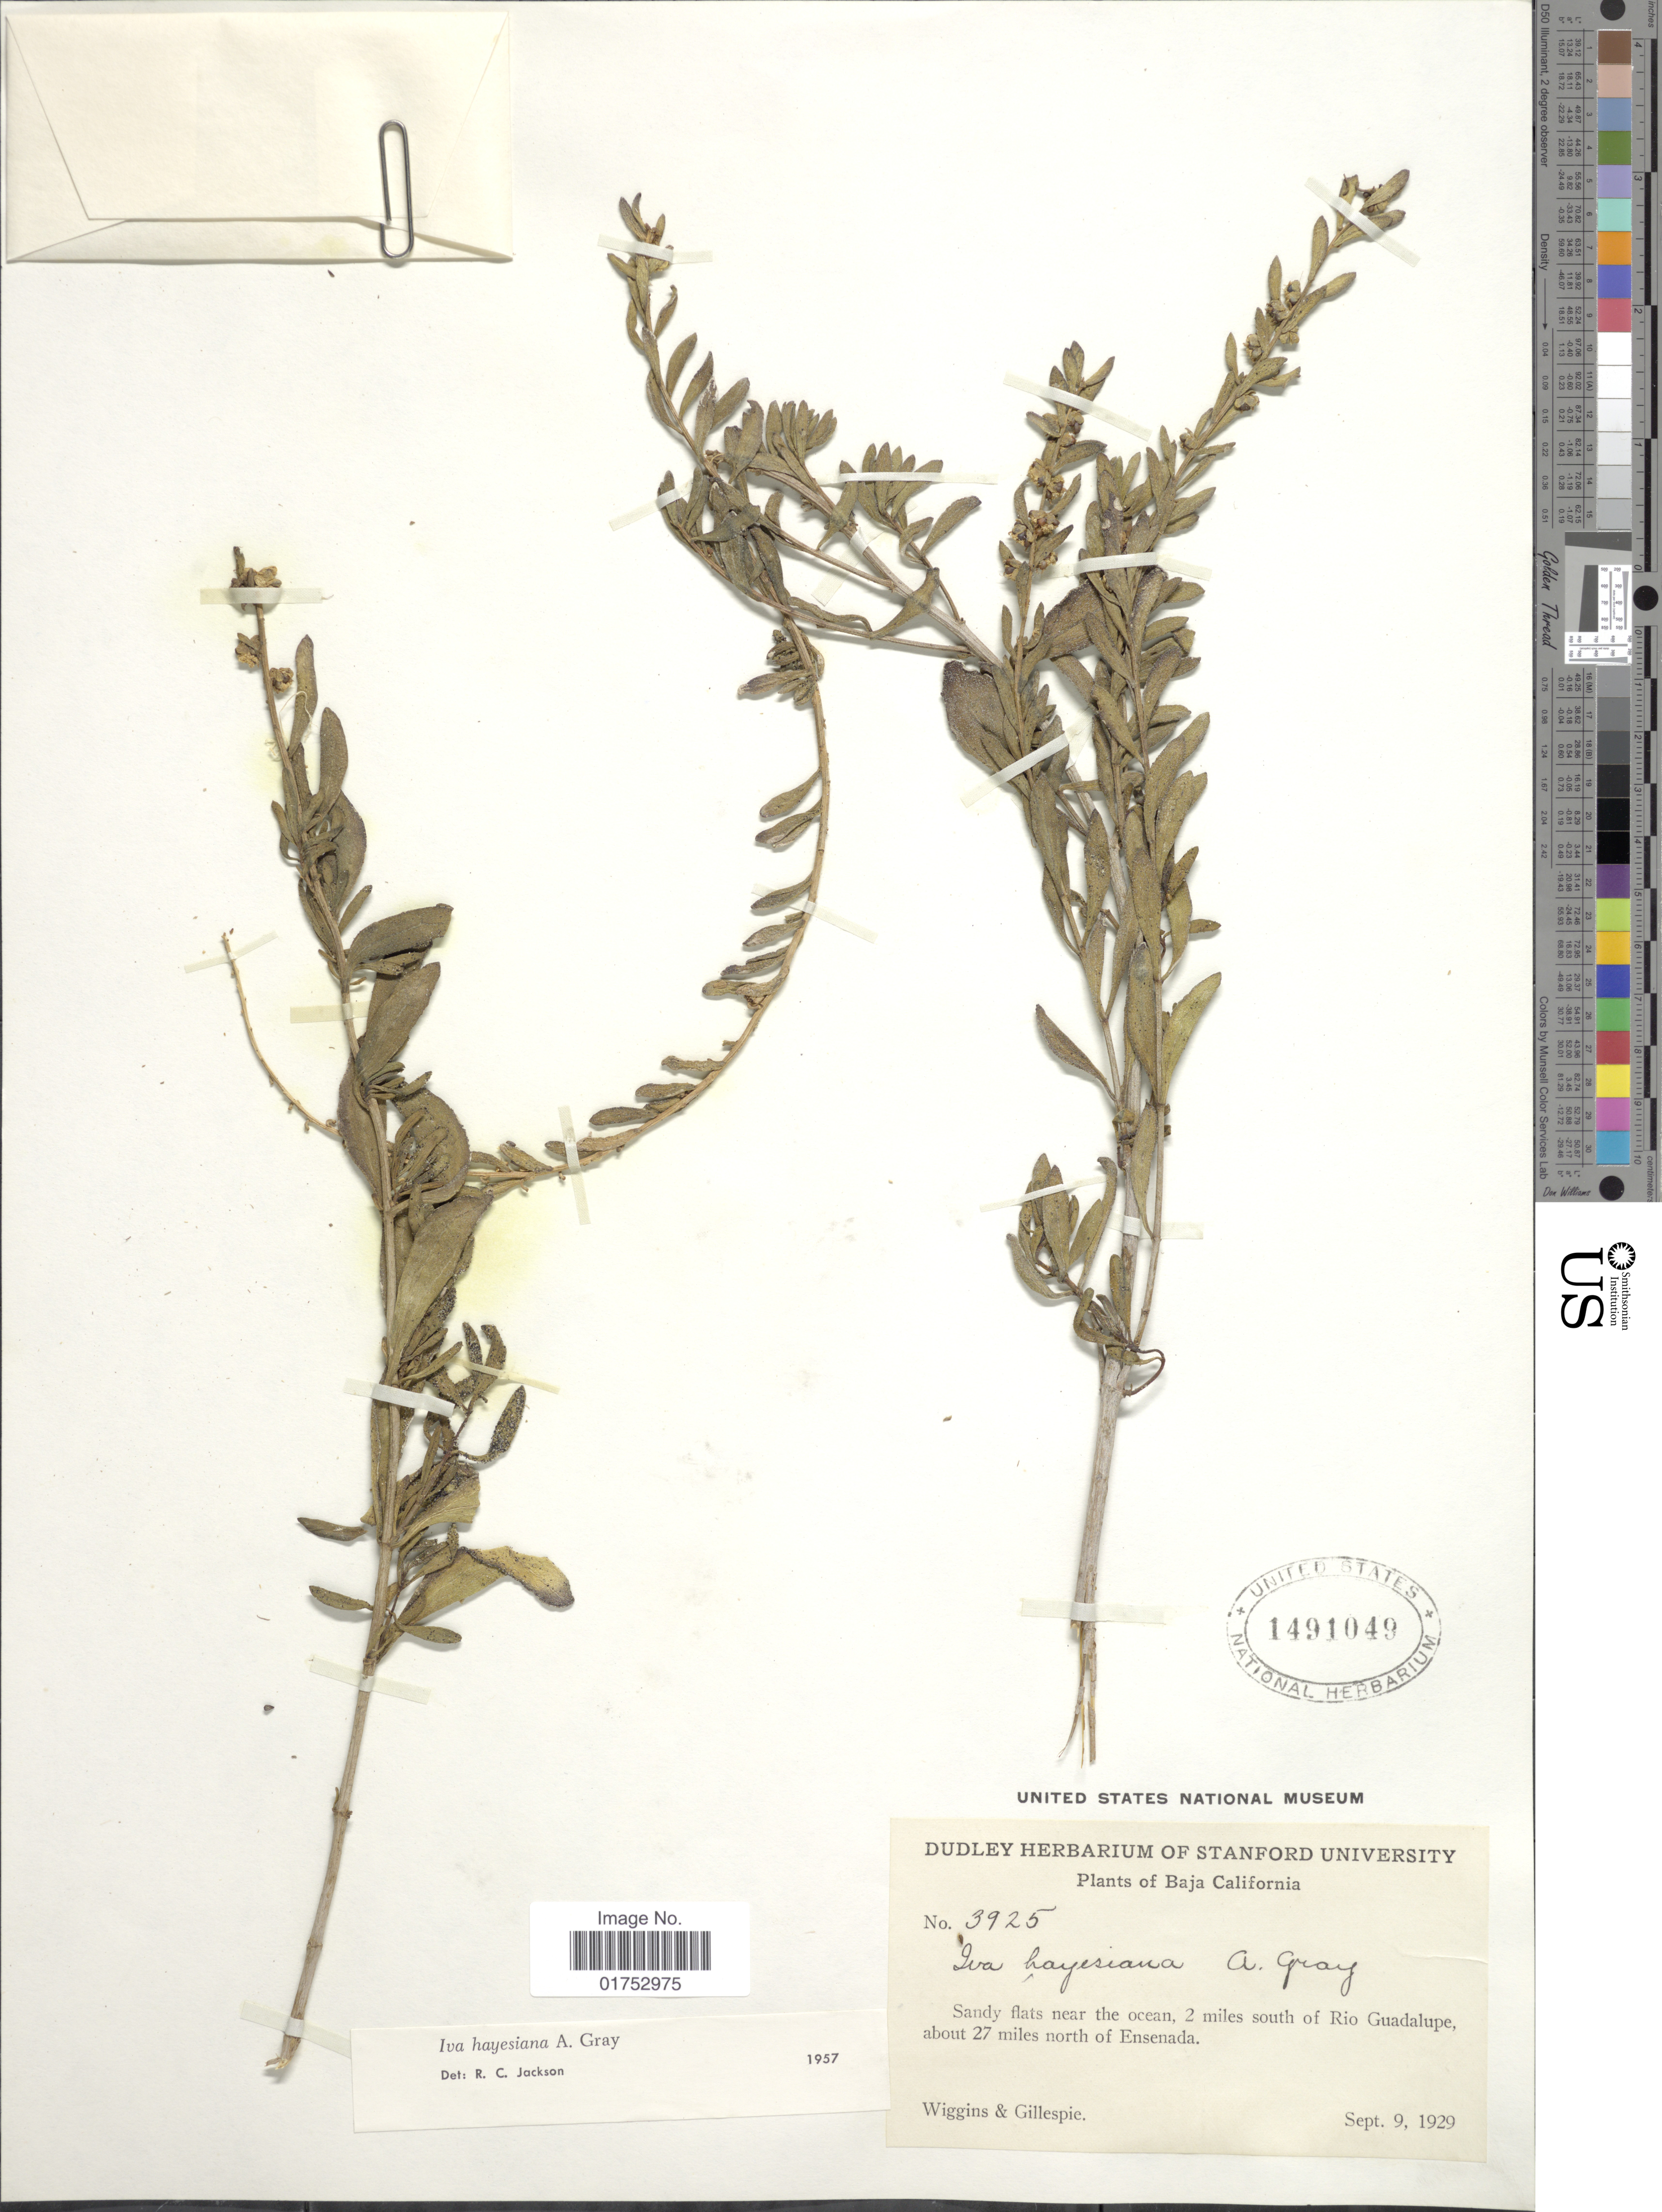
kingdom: Plantae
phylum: Tracheophyta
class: Magnoliopsida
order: Asterales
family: Asteraceae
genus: Iva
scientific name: Iva hayesiana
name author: A. Gray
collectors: -- Wiggins & -- Gillespie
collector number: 3925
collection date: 1929-09-09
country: Mexico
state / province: Baja California Norte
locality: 2 miles south of Rio Guadalupe, about 27 miles north of Ensenada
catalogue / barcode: US 1491049